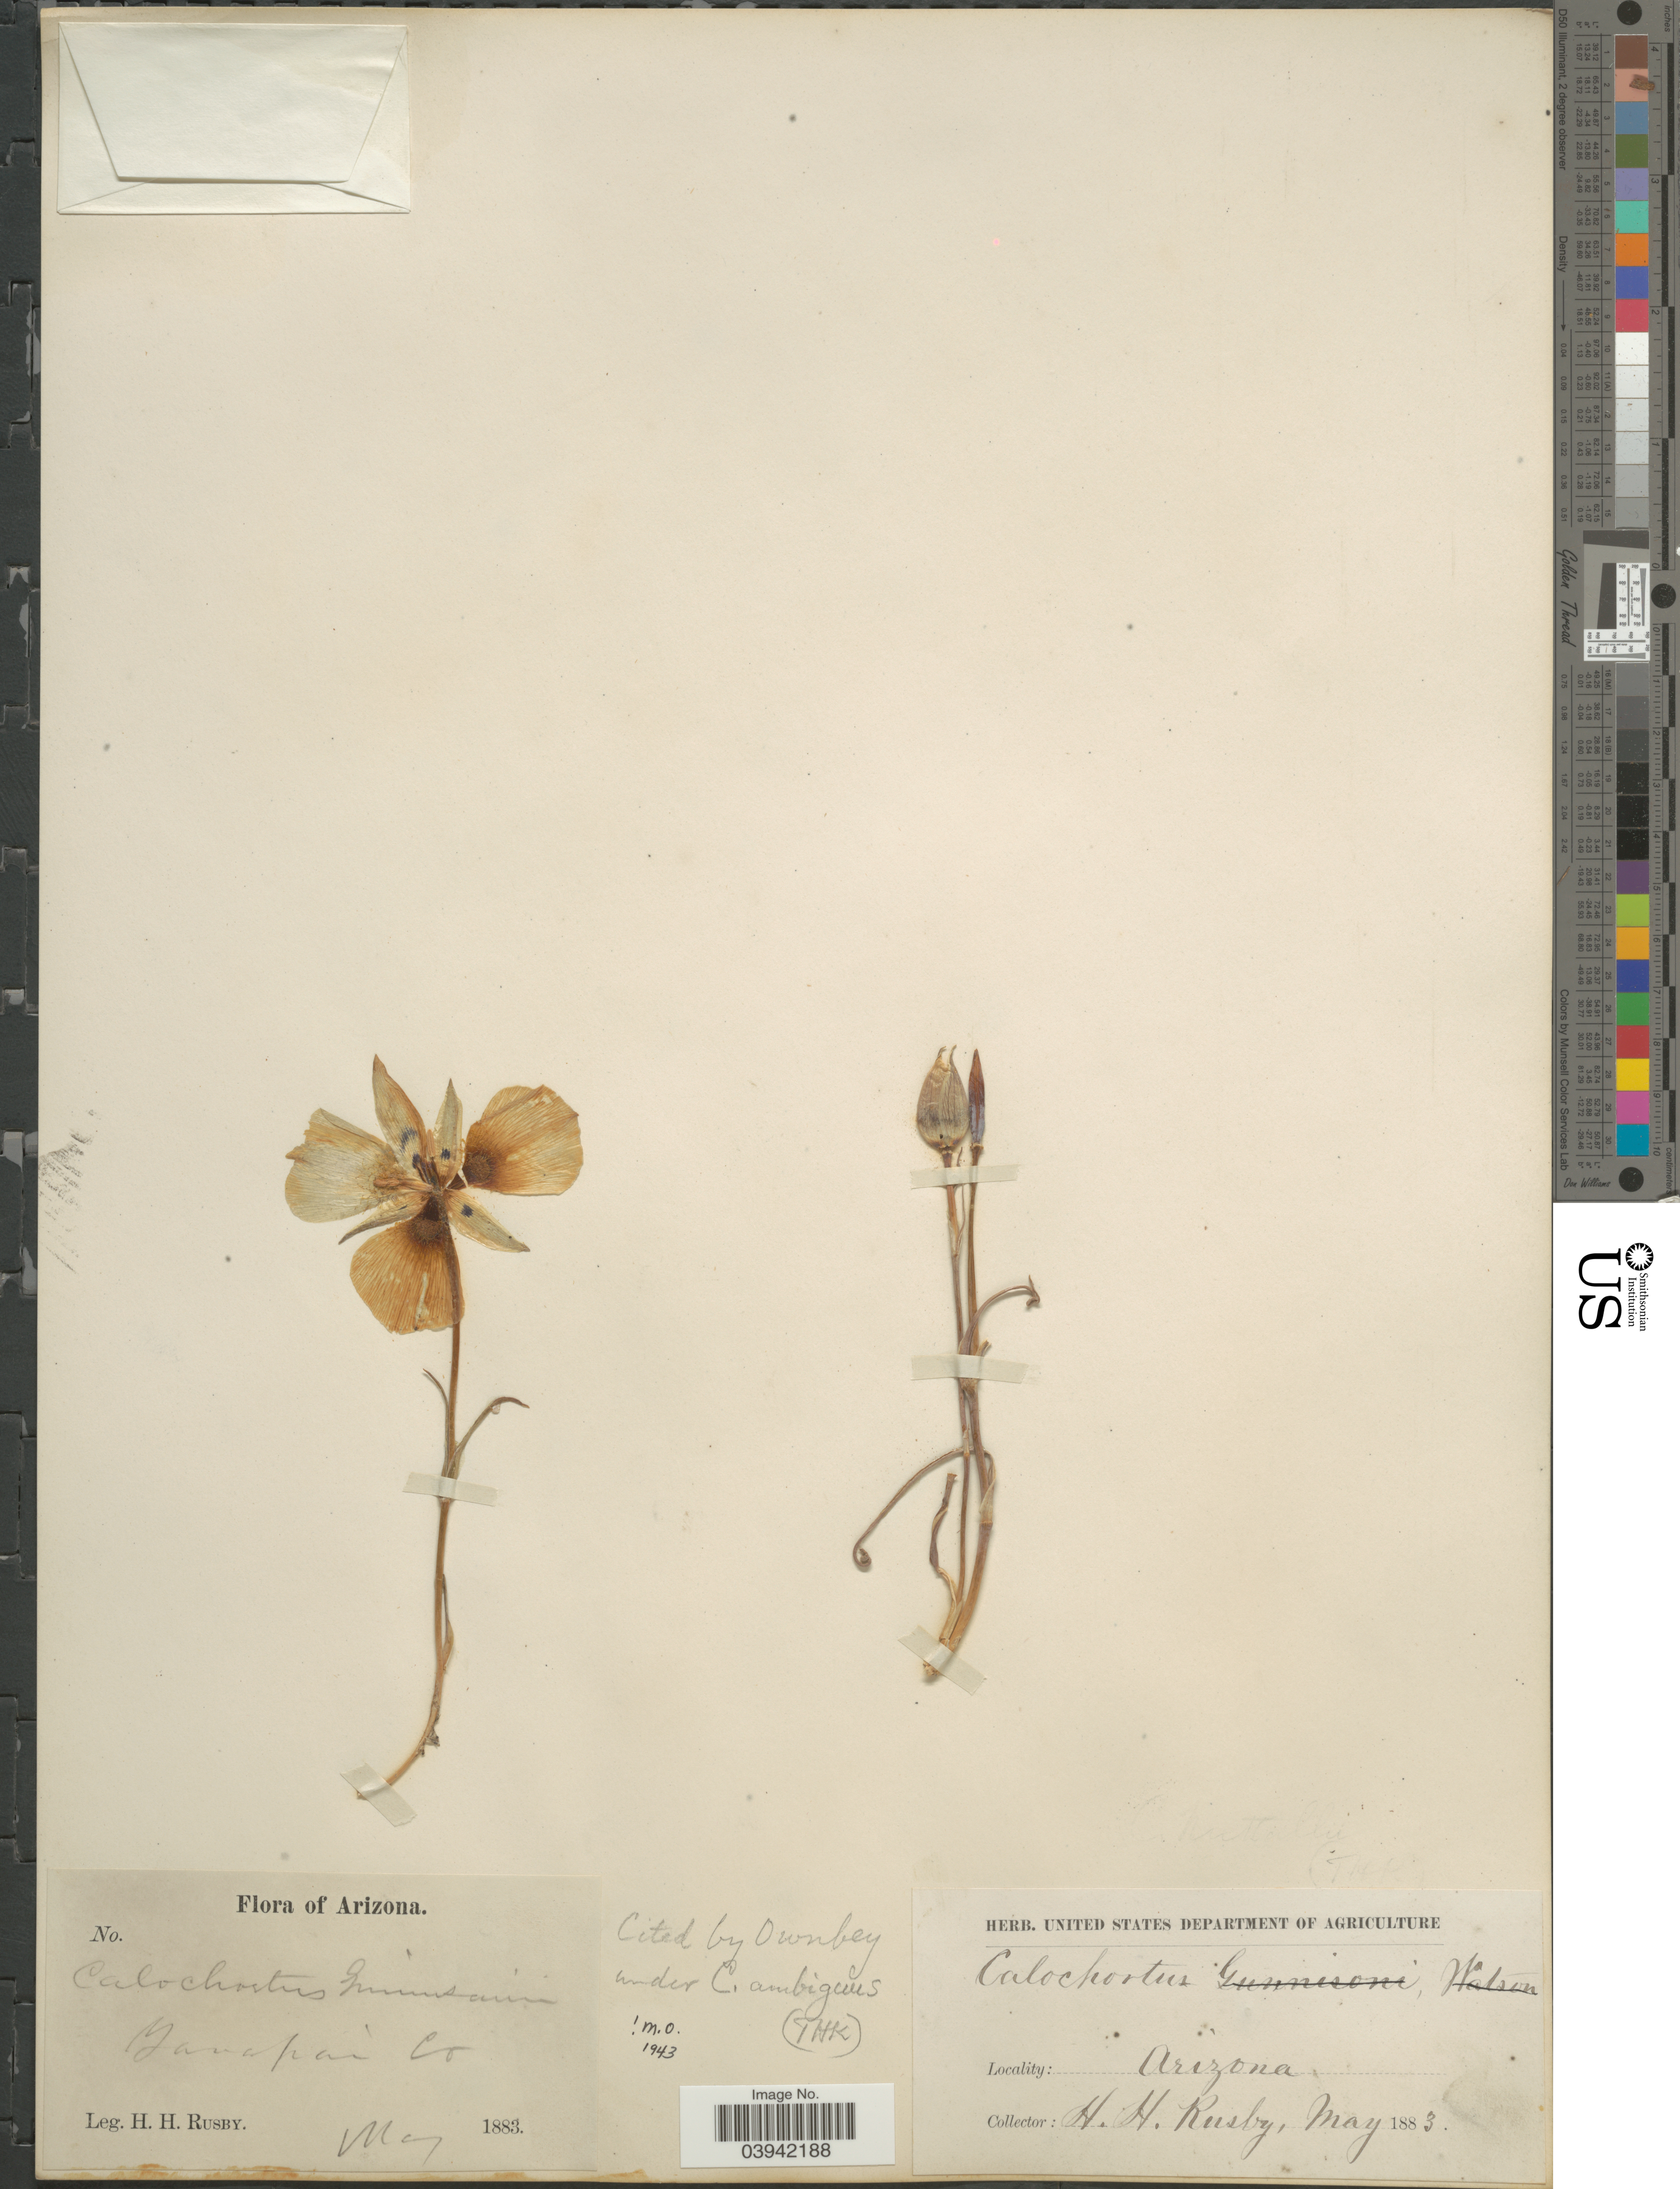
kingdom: Plantae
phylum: Tracheophyta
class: Liliopsida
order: Liliales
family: Liliaceae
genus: Calochortus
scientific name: Calochortus ambiguus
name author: (M.E. Jones) Ownbey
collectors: H. H. Rusby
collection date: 1883-05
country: United States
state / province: Arizona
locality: Yavapai Co.